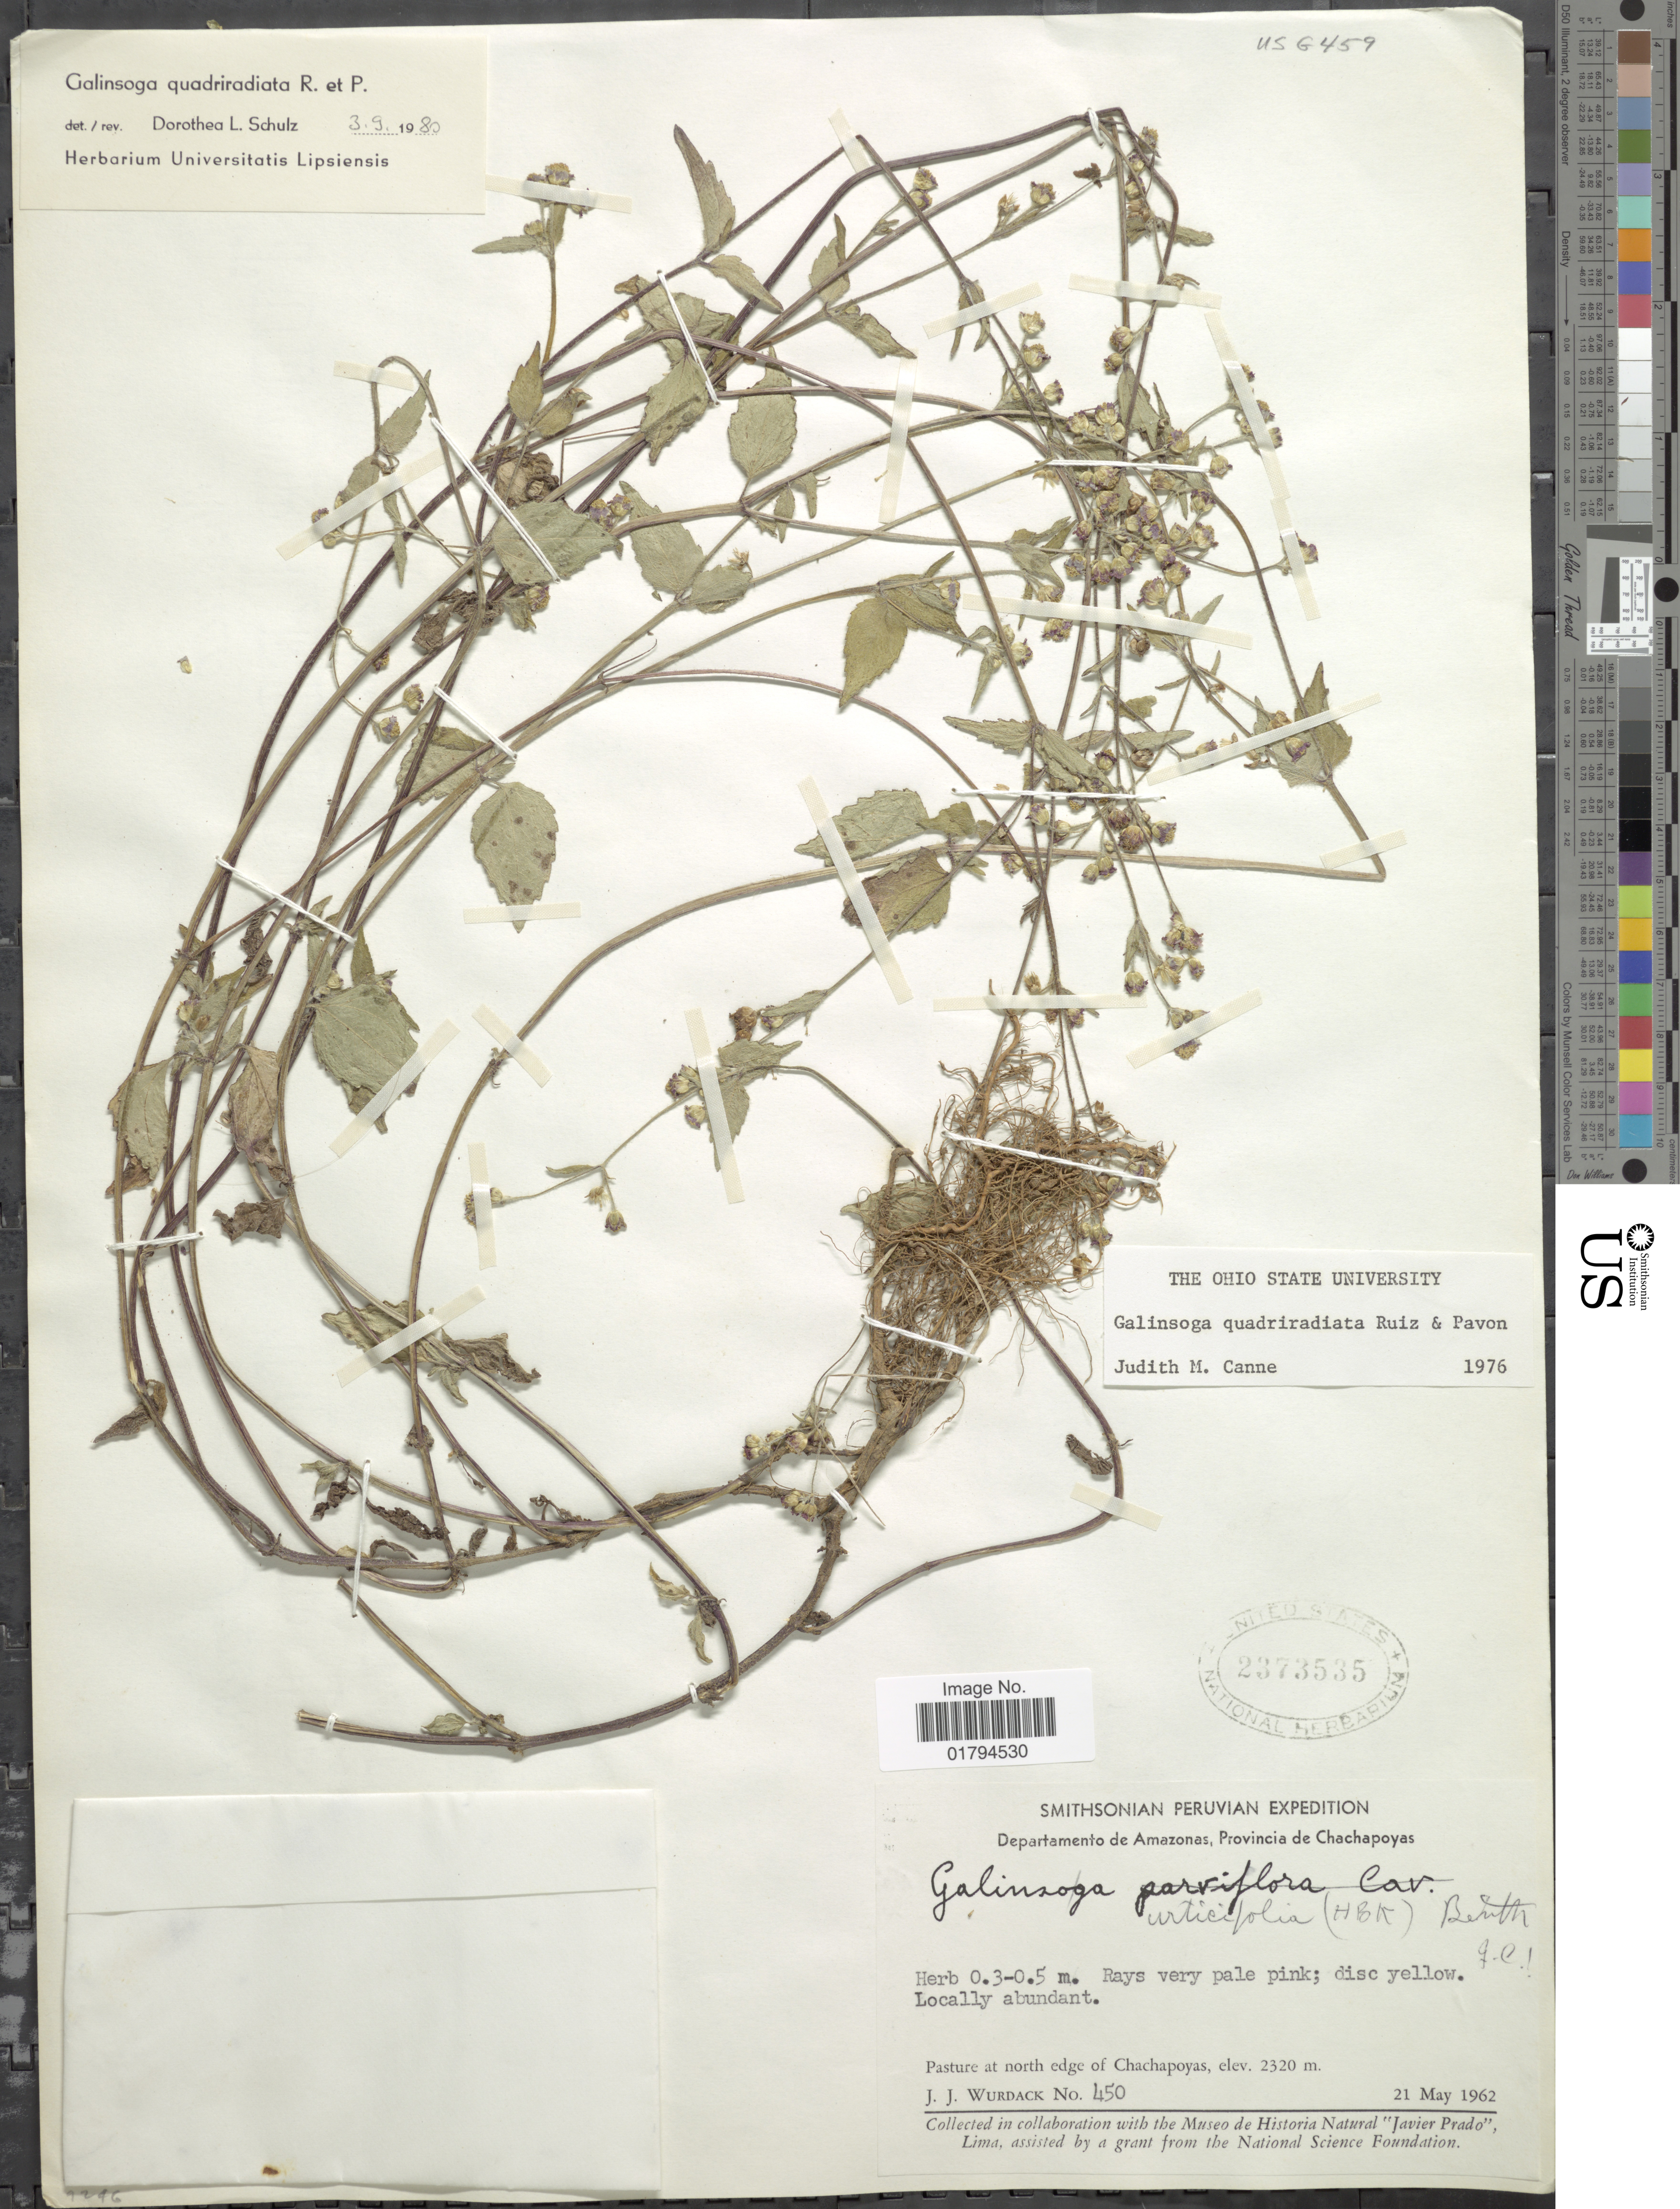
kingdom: Plantae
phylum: Tracheophyta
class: Magnoliopsida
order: Asterales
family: Asteraceae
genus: Galinsoga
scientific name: Galinsoga quadriradiata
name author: Ruiz & Pav.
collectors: J. J. Wurdack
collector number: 450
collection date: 1962-05-21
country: Peru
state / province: Amazonas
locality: Provincia de Chachapoyas. Pasture at north edhe of Chachapoyas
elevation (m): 2320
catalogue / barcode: US 2373535